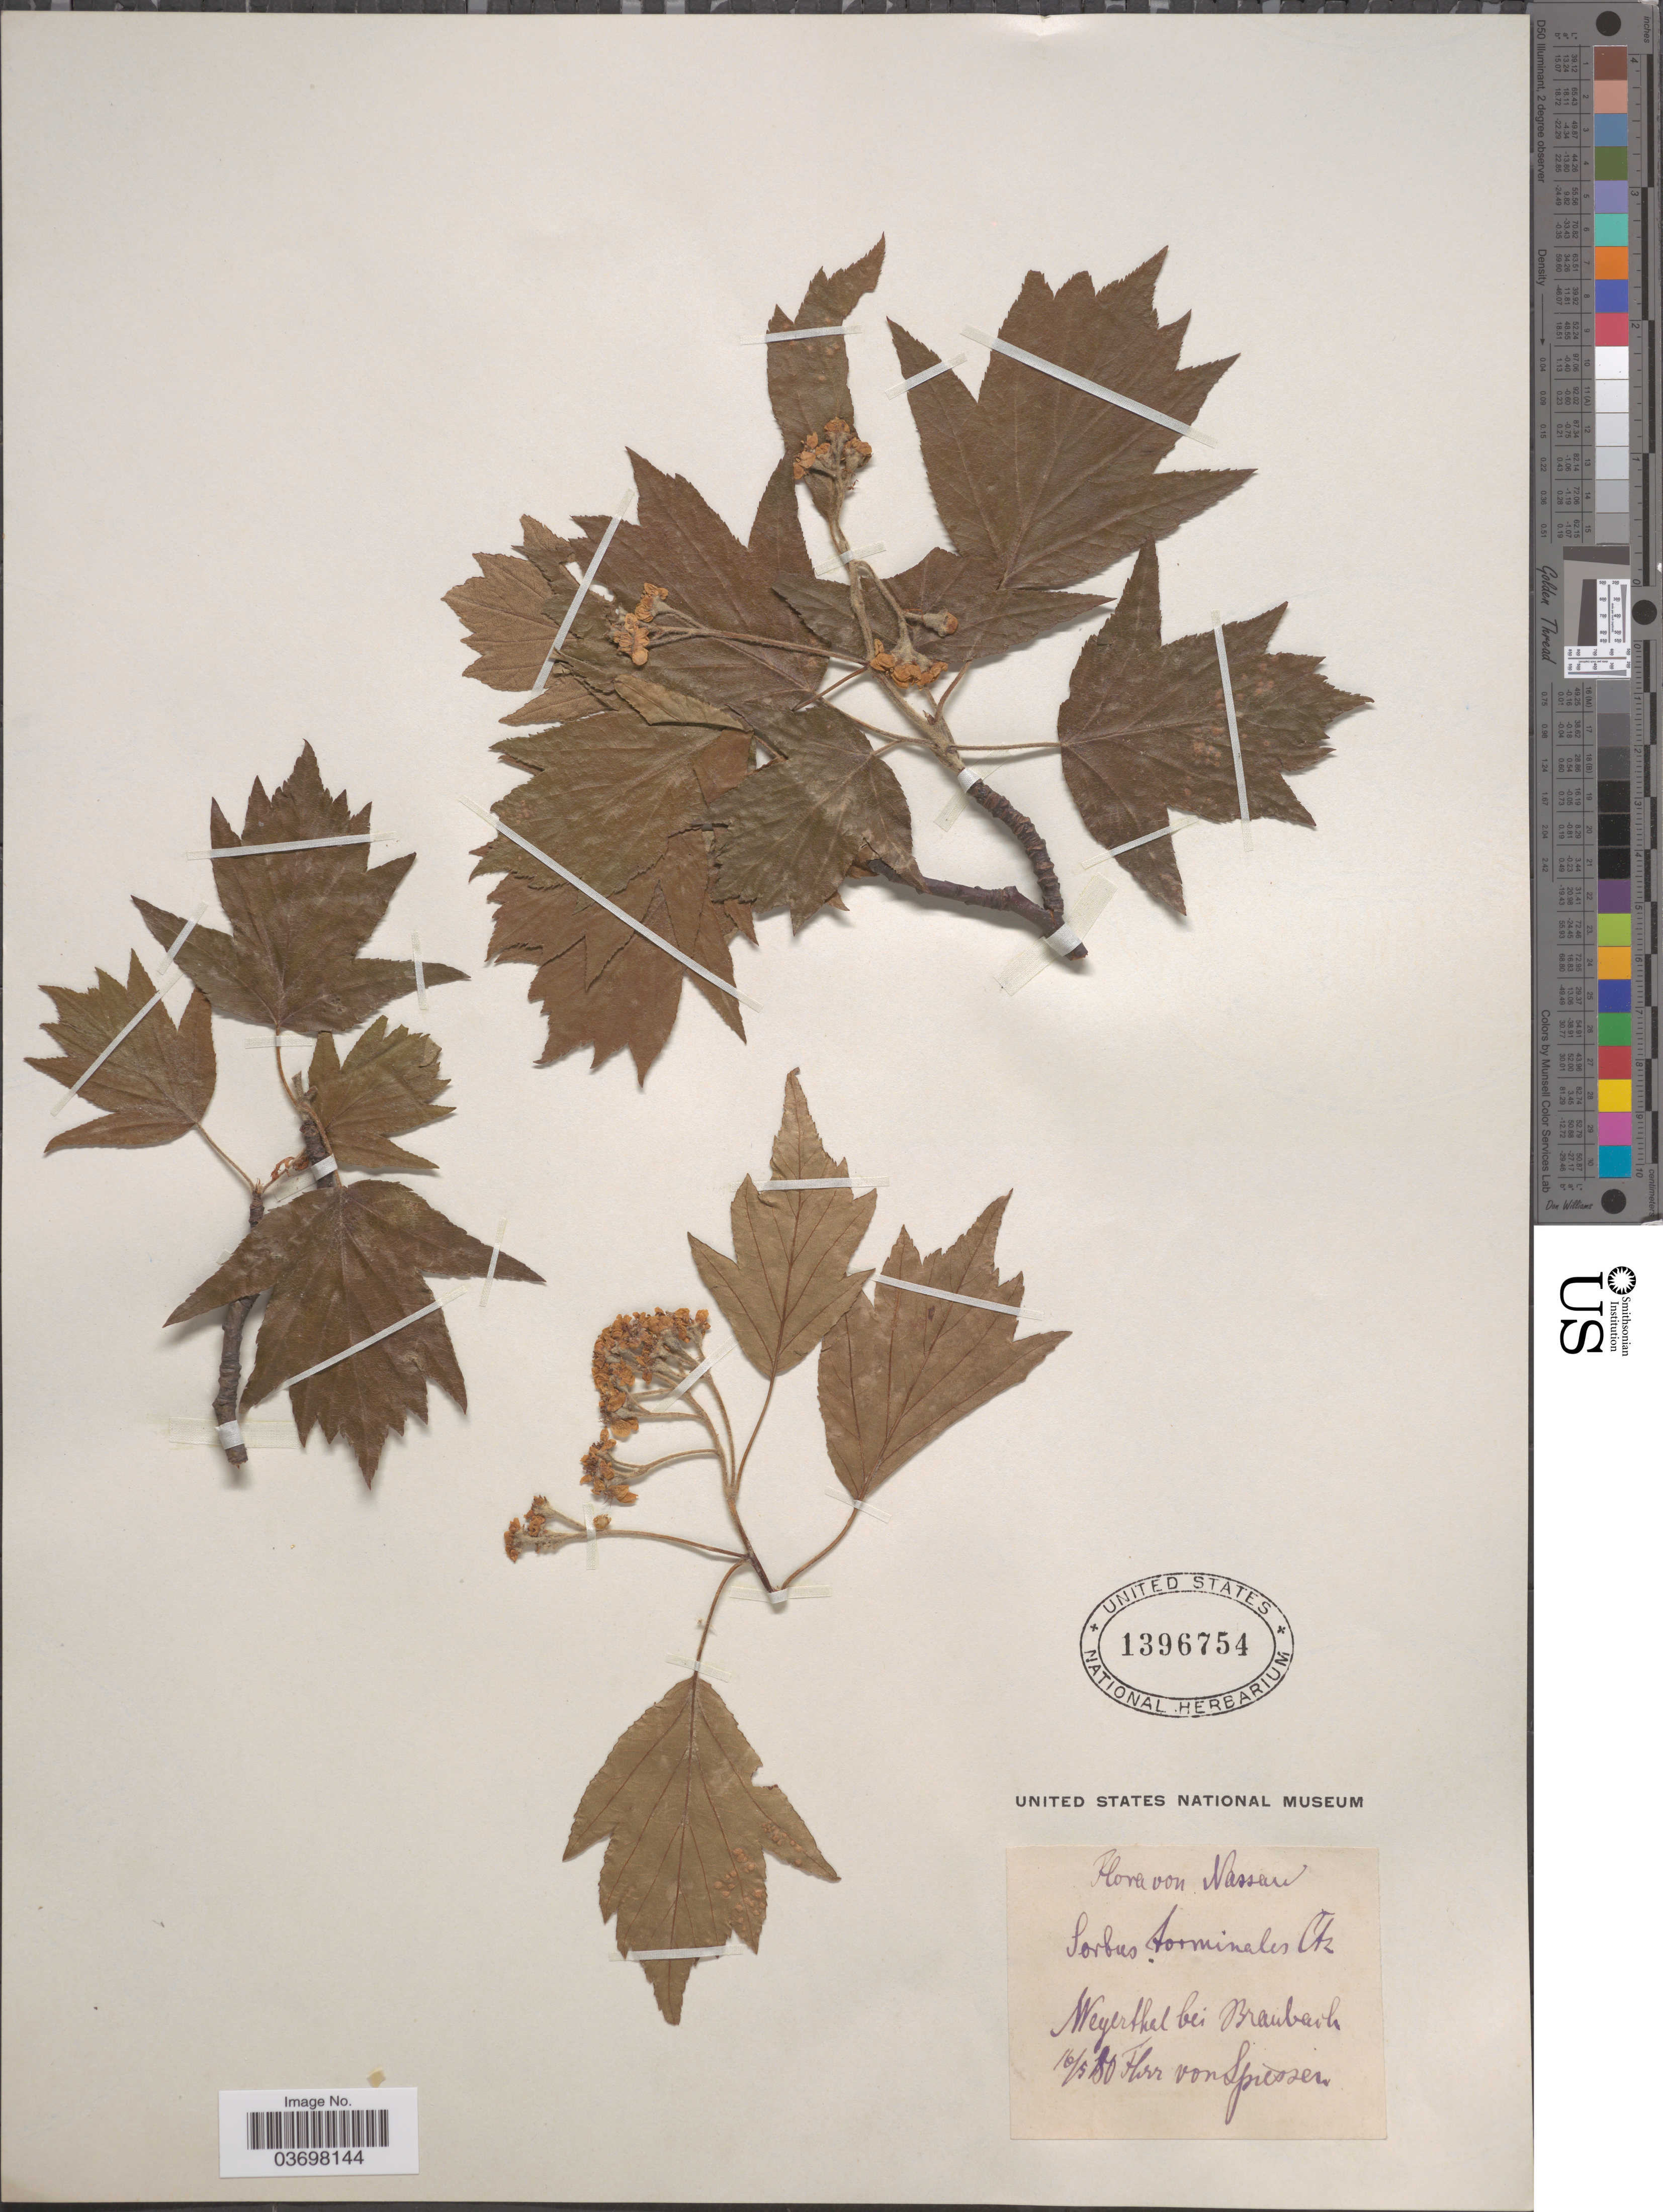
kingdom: Plantae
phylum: Tracheophyta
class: Magnoliopsida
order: Rosales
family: Rosaceae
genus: Sorbus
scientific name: Sorbus torminalis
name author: (L.) Crantz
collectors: von Spiessen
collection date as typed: Transcribed d/m/y: 16/5/80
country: Germany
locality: Nassau. Weyerthal bei Braubach.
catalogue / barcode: US 1396754